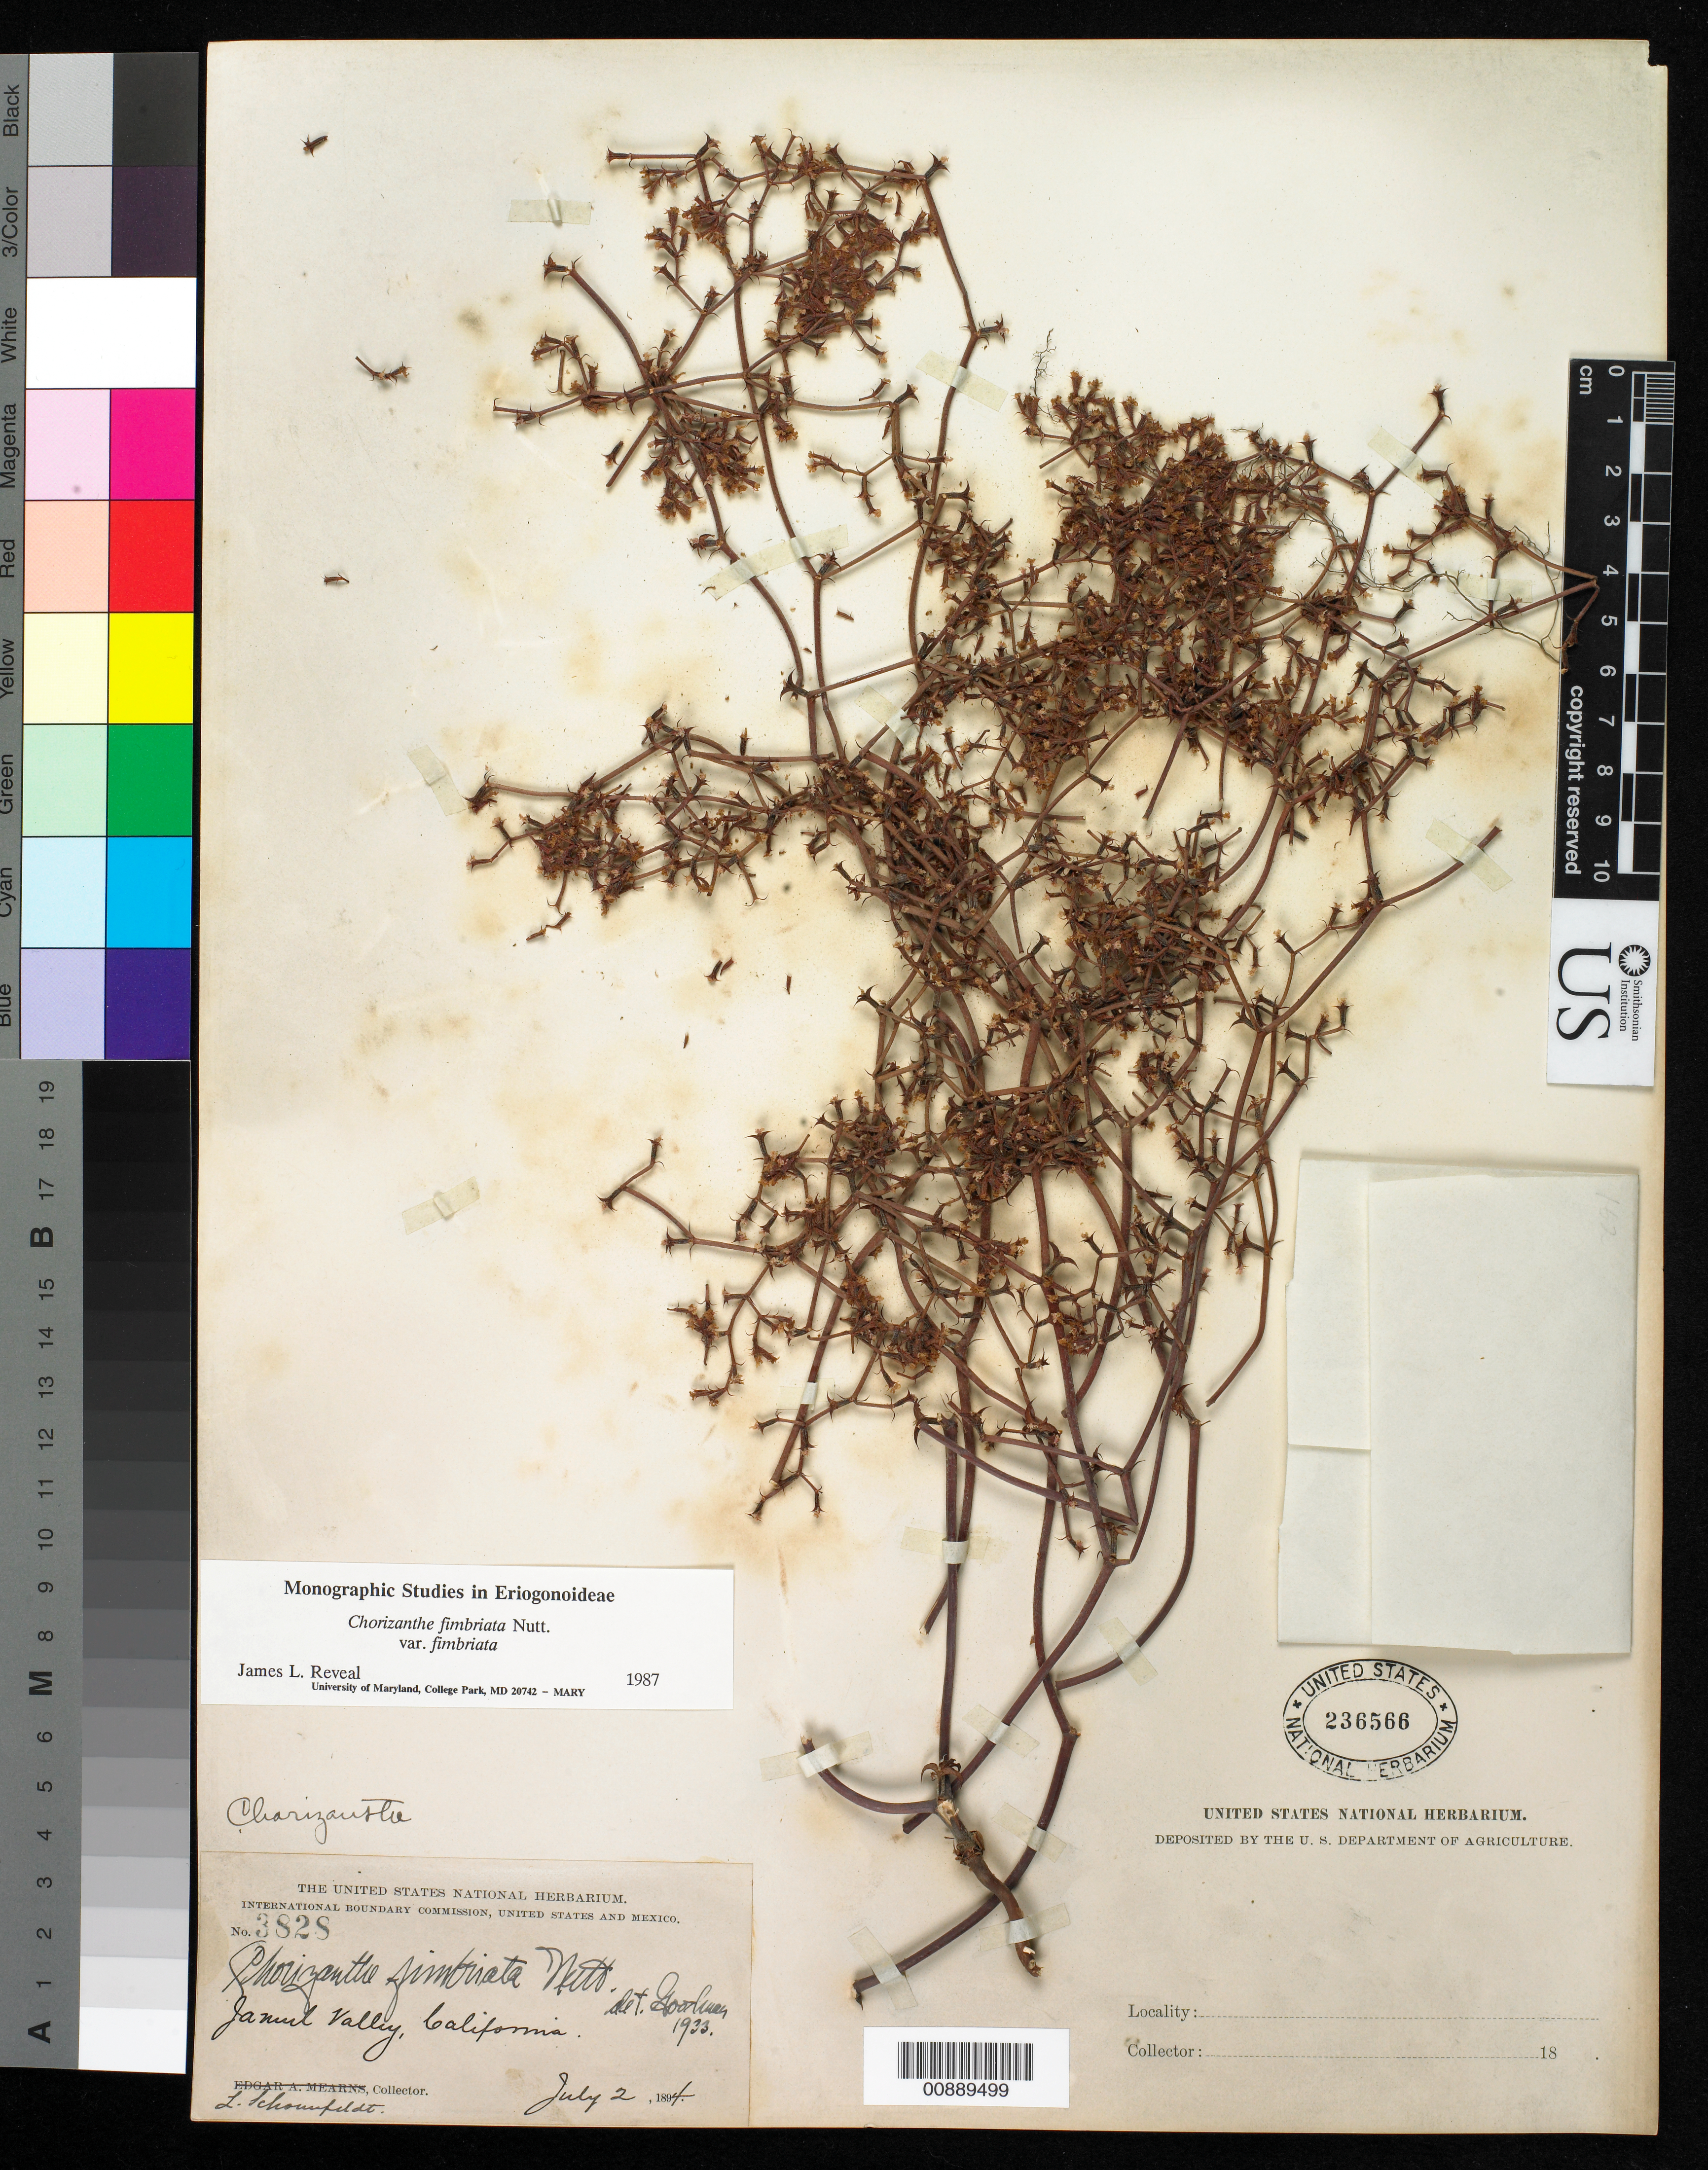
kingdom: Plantae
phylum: Tracheophyta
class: Magnoliopsida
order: Caryophyllales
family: Polygonaceae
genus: Chorizanthe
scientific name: Chorizanthe fimbriata var. fimbriata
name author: Nutt.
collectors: L. Schoenfeldt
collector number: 3828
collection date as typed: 02 Jul 1894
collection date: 1894-07-02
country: United States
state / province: California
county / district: San Diego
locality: Jamul Valley, California.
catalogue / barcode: US 236566